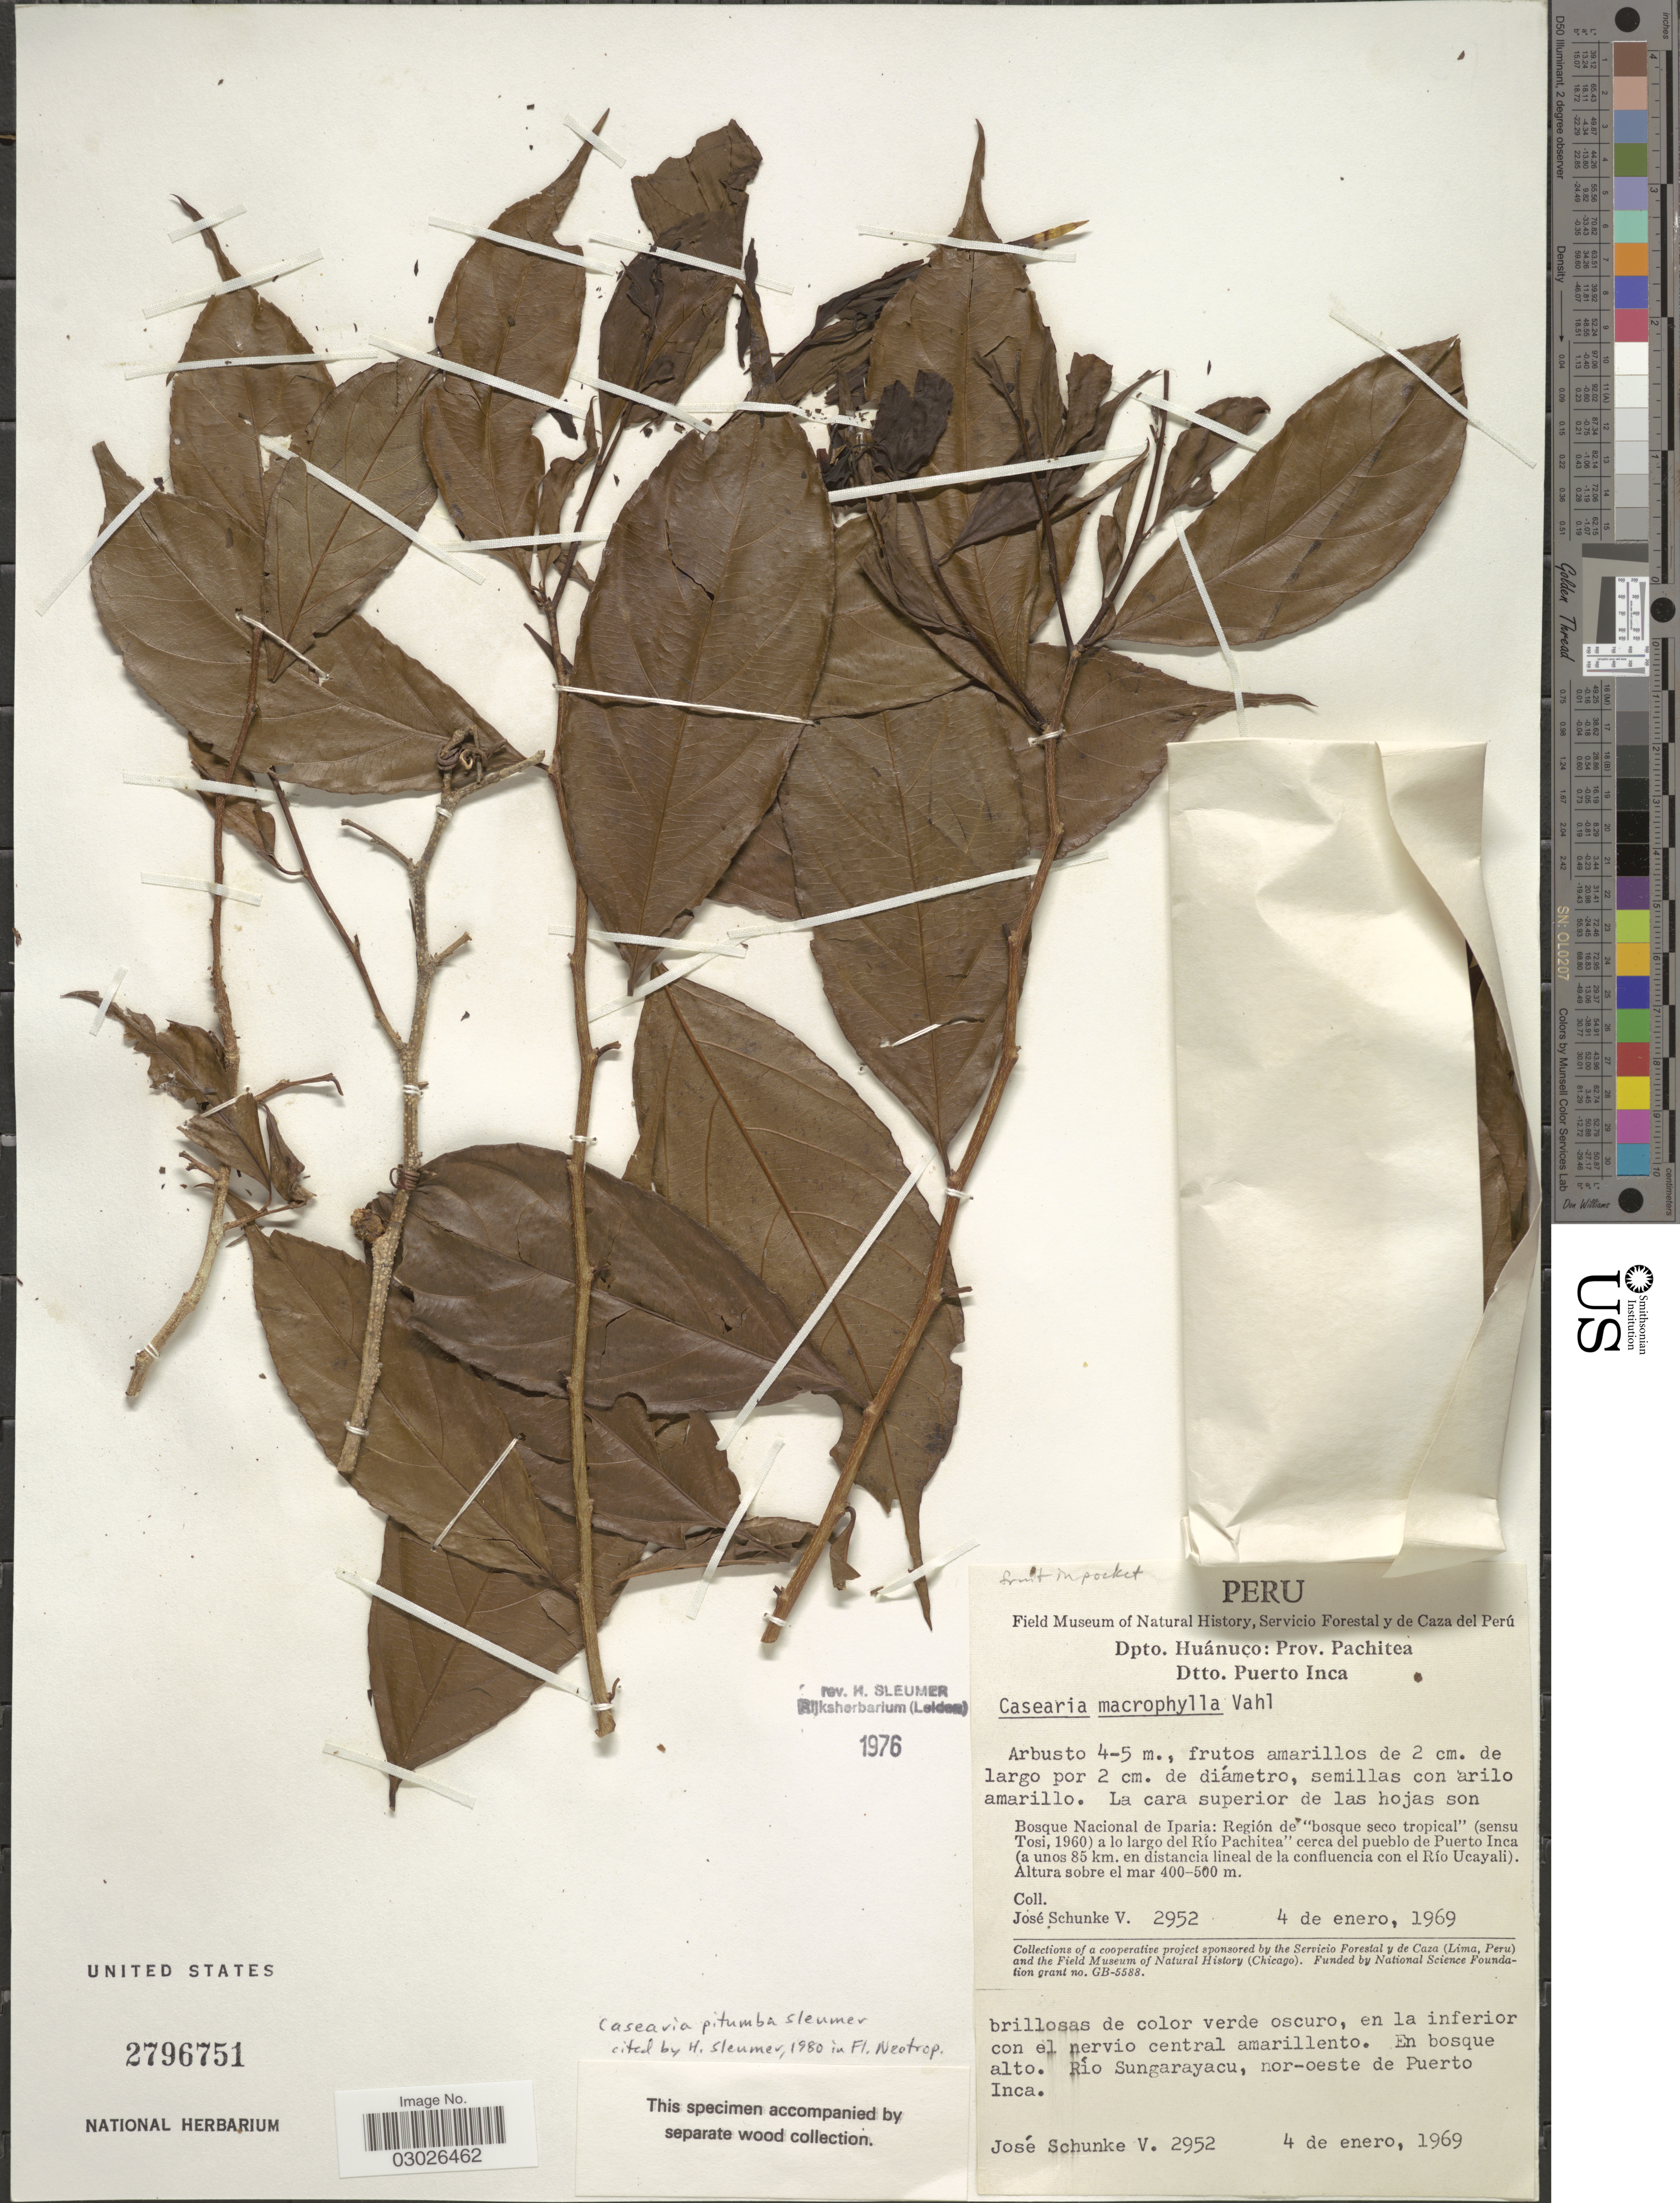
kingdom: Plantae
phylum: Tracheophyta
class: Magnoliopsida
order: Malpighiales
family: Salicaceae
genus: Casearia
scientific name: Casearia pitumba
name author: Sleumer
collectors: J. Schunke Vigo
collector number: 2952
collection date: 1969-01-04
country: Peru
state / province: Huánuco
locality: Dpto. Huánuco: Prov. Pachitea, Dtto. Puerto Inca, Bosque Nacional de Iparia: Región de "bosque seco tropical"(sensu Tosi, 1960) a lo largo del Rio Pachitea, cerca del pueblo de Puerto Inca (a unos 85 km. en distancia lineal de la confluencia con el Río Ucayali), En bosque alto, Río Sungarayacu, nor-oeste de Puerto Inca.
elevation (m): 400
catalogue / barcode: US 2796751